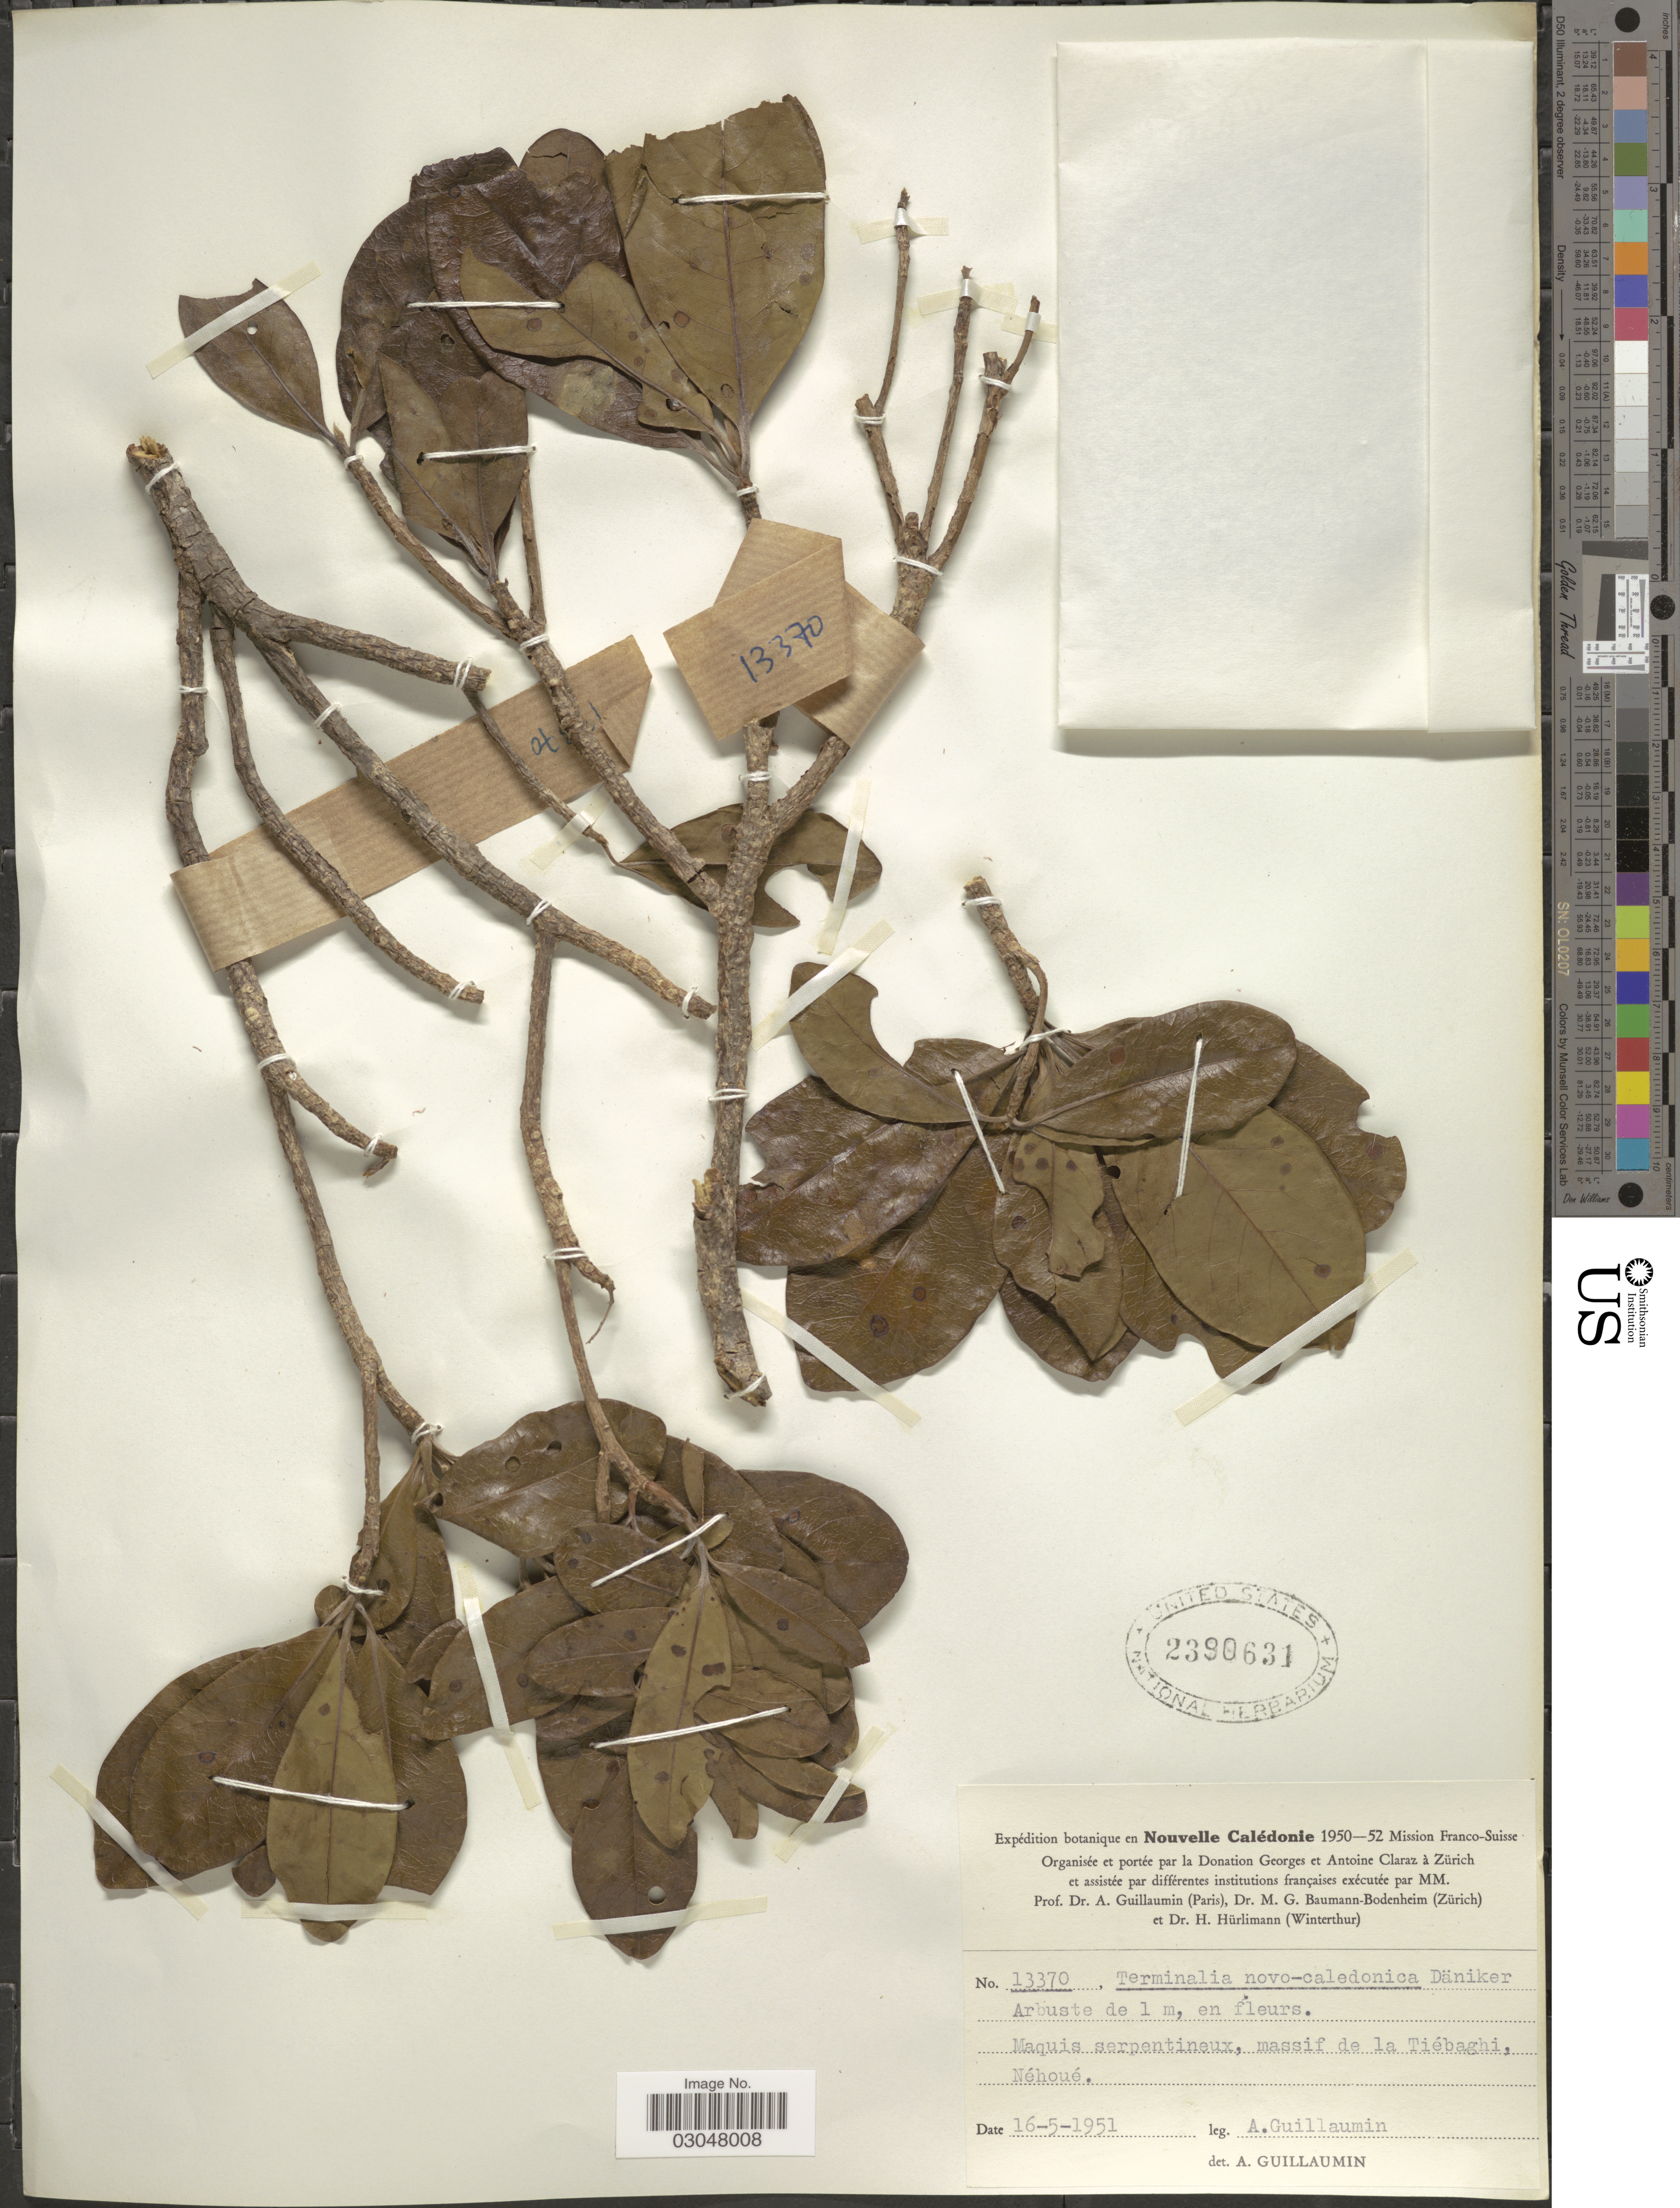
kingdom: Plantae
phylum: Tracheophyta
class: Magnoliopsida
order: Myrtales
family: Combretaceae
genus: Terminalia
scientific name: Terminalia novocaledonica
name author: Däniker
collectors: A. Guillaumin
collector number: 13370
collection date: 1951-05-16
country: New Caledonia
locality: Nouvelle Calédonie. Maquis serpentineux, massif de la Tiébaghi, Néhoué.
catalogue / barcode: US 2390631